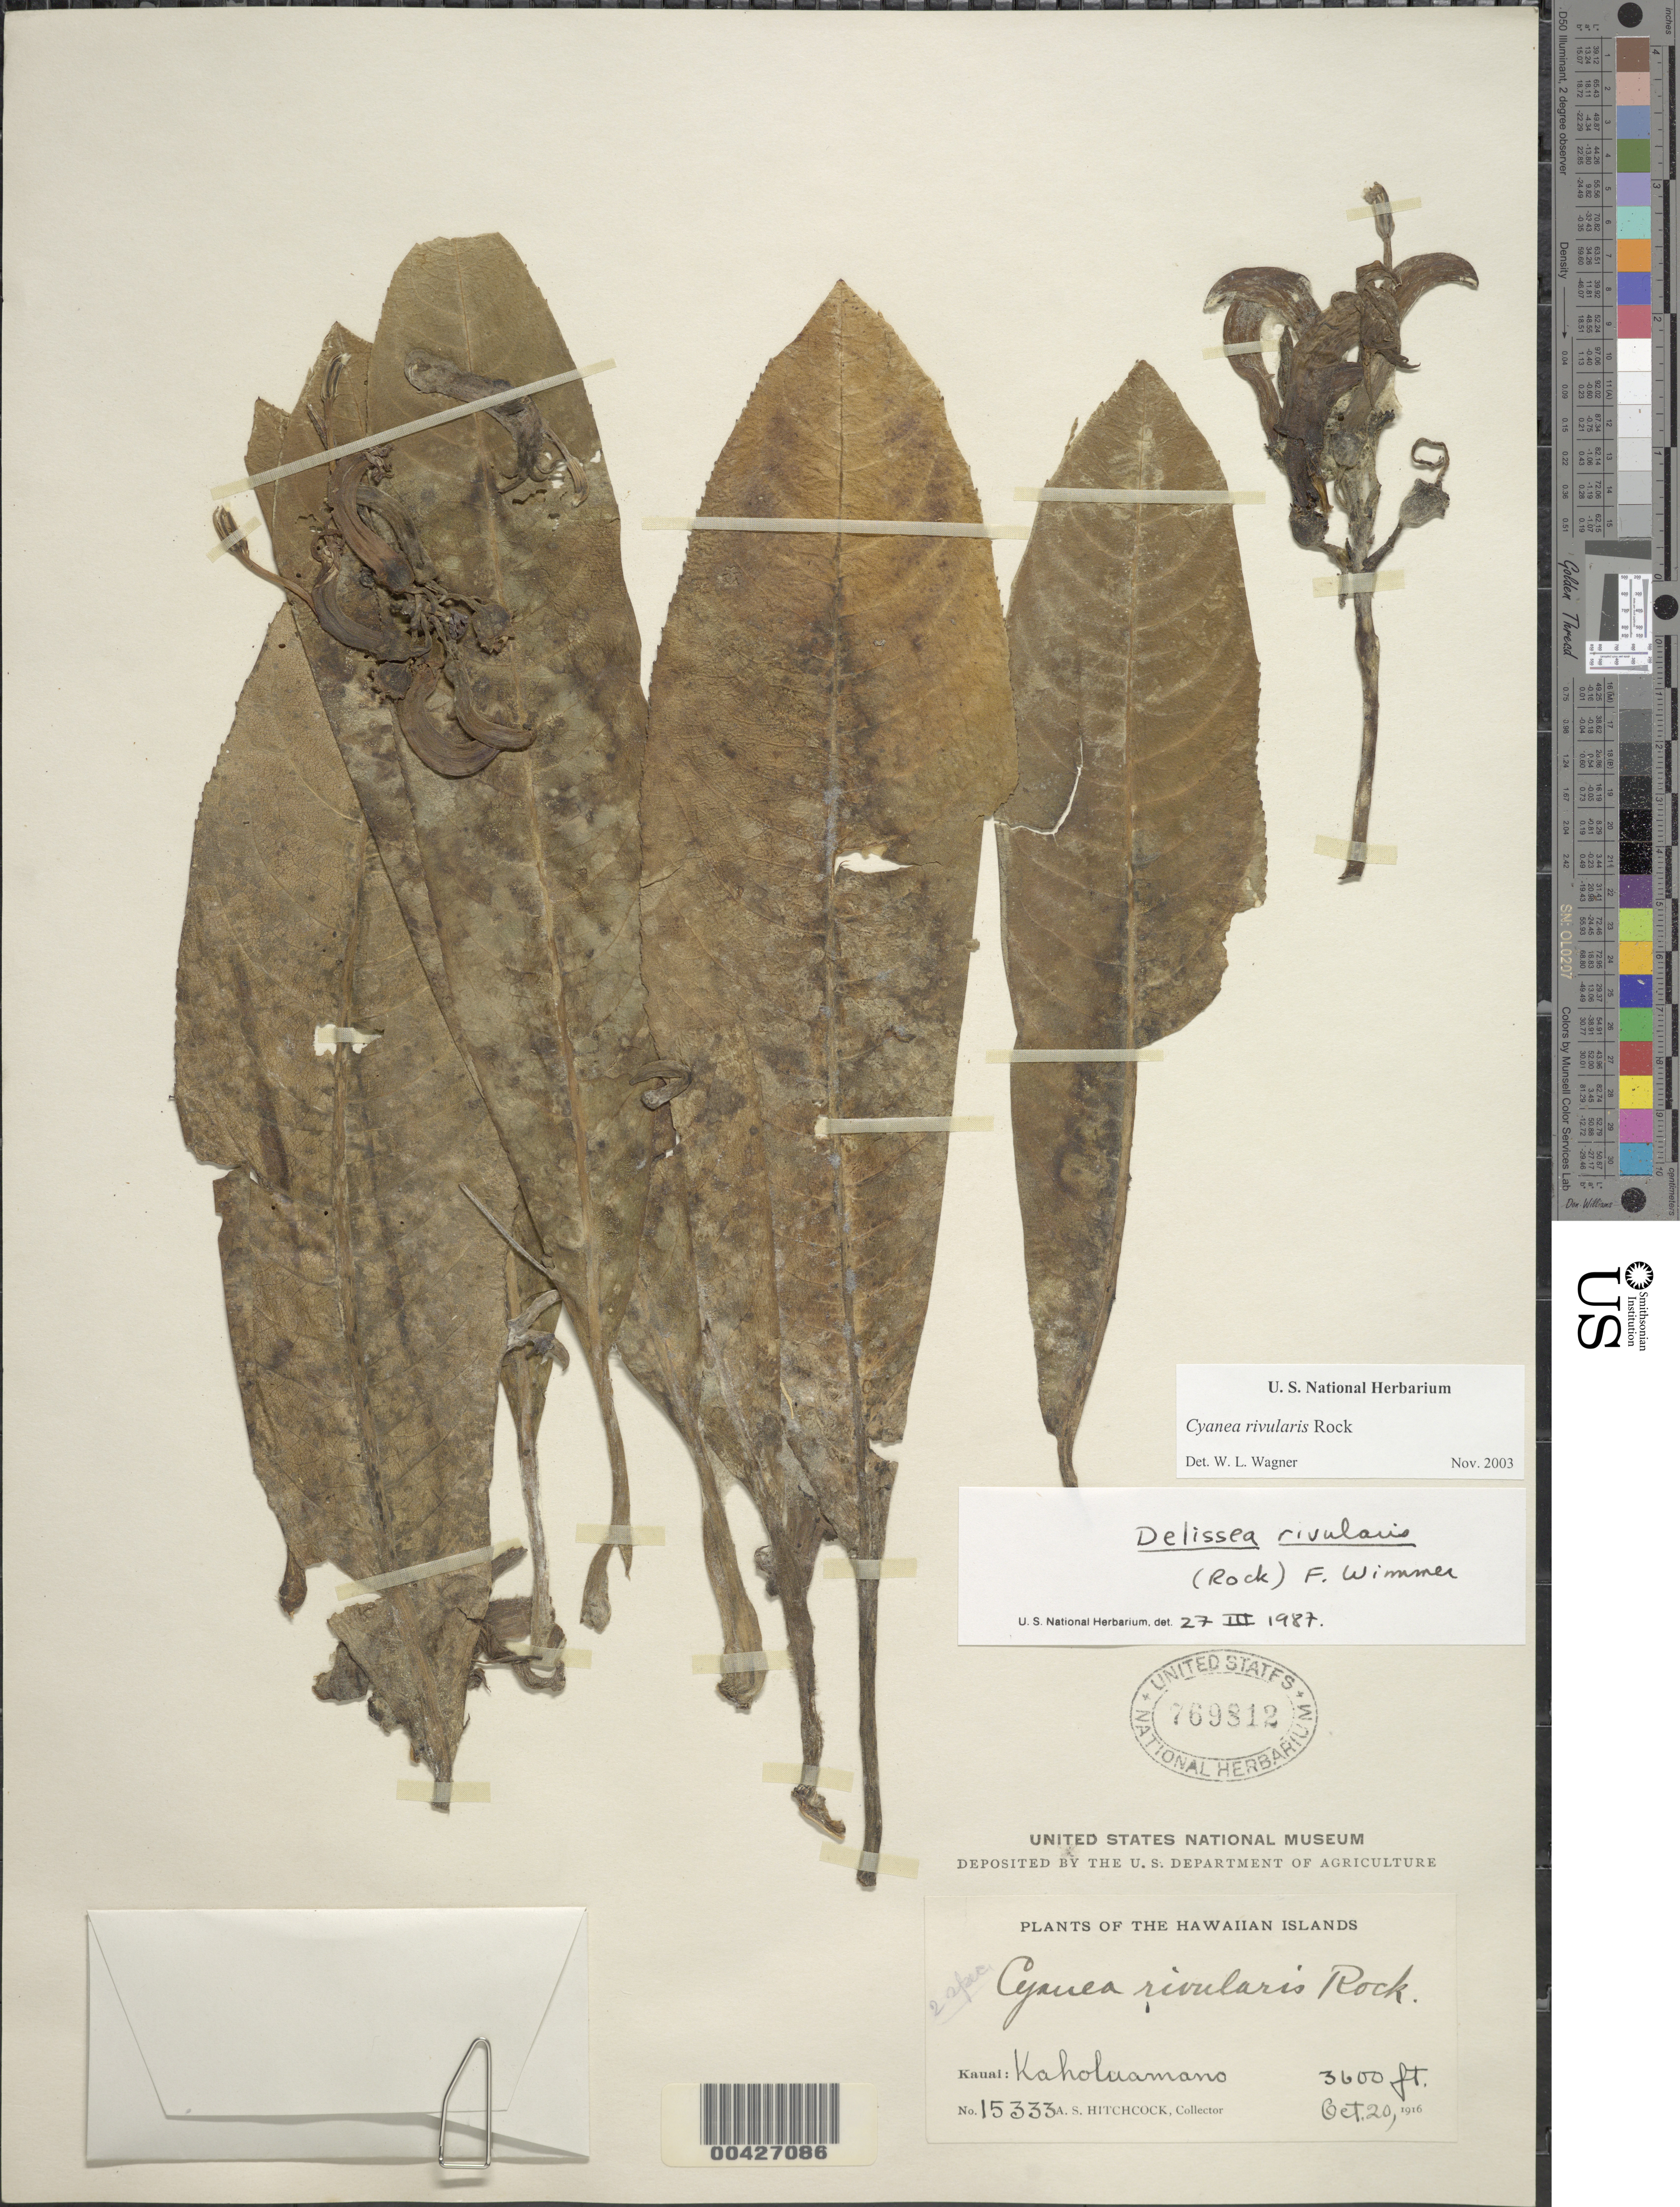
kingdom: Plantae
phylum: Tracheophyta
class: Magnoliopsida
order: Asterales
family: Campanulaceae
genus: Cyanea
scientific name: Cyanea rivularis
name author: Rock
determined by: Wagner, W. L., (BOT), Smithsonian Institution - National Museum of Natural History (UNITED STATES)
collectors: A. S. Hitchcock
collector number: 15333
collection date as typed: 20 Oct 1916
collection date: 1916-10-20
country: United States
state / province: Hawaii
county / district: Kauai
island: Kaua'i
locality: Kaholuamano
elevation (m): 1097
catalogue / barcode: US 769812